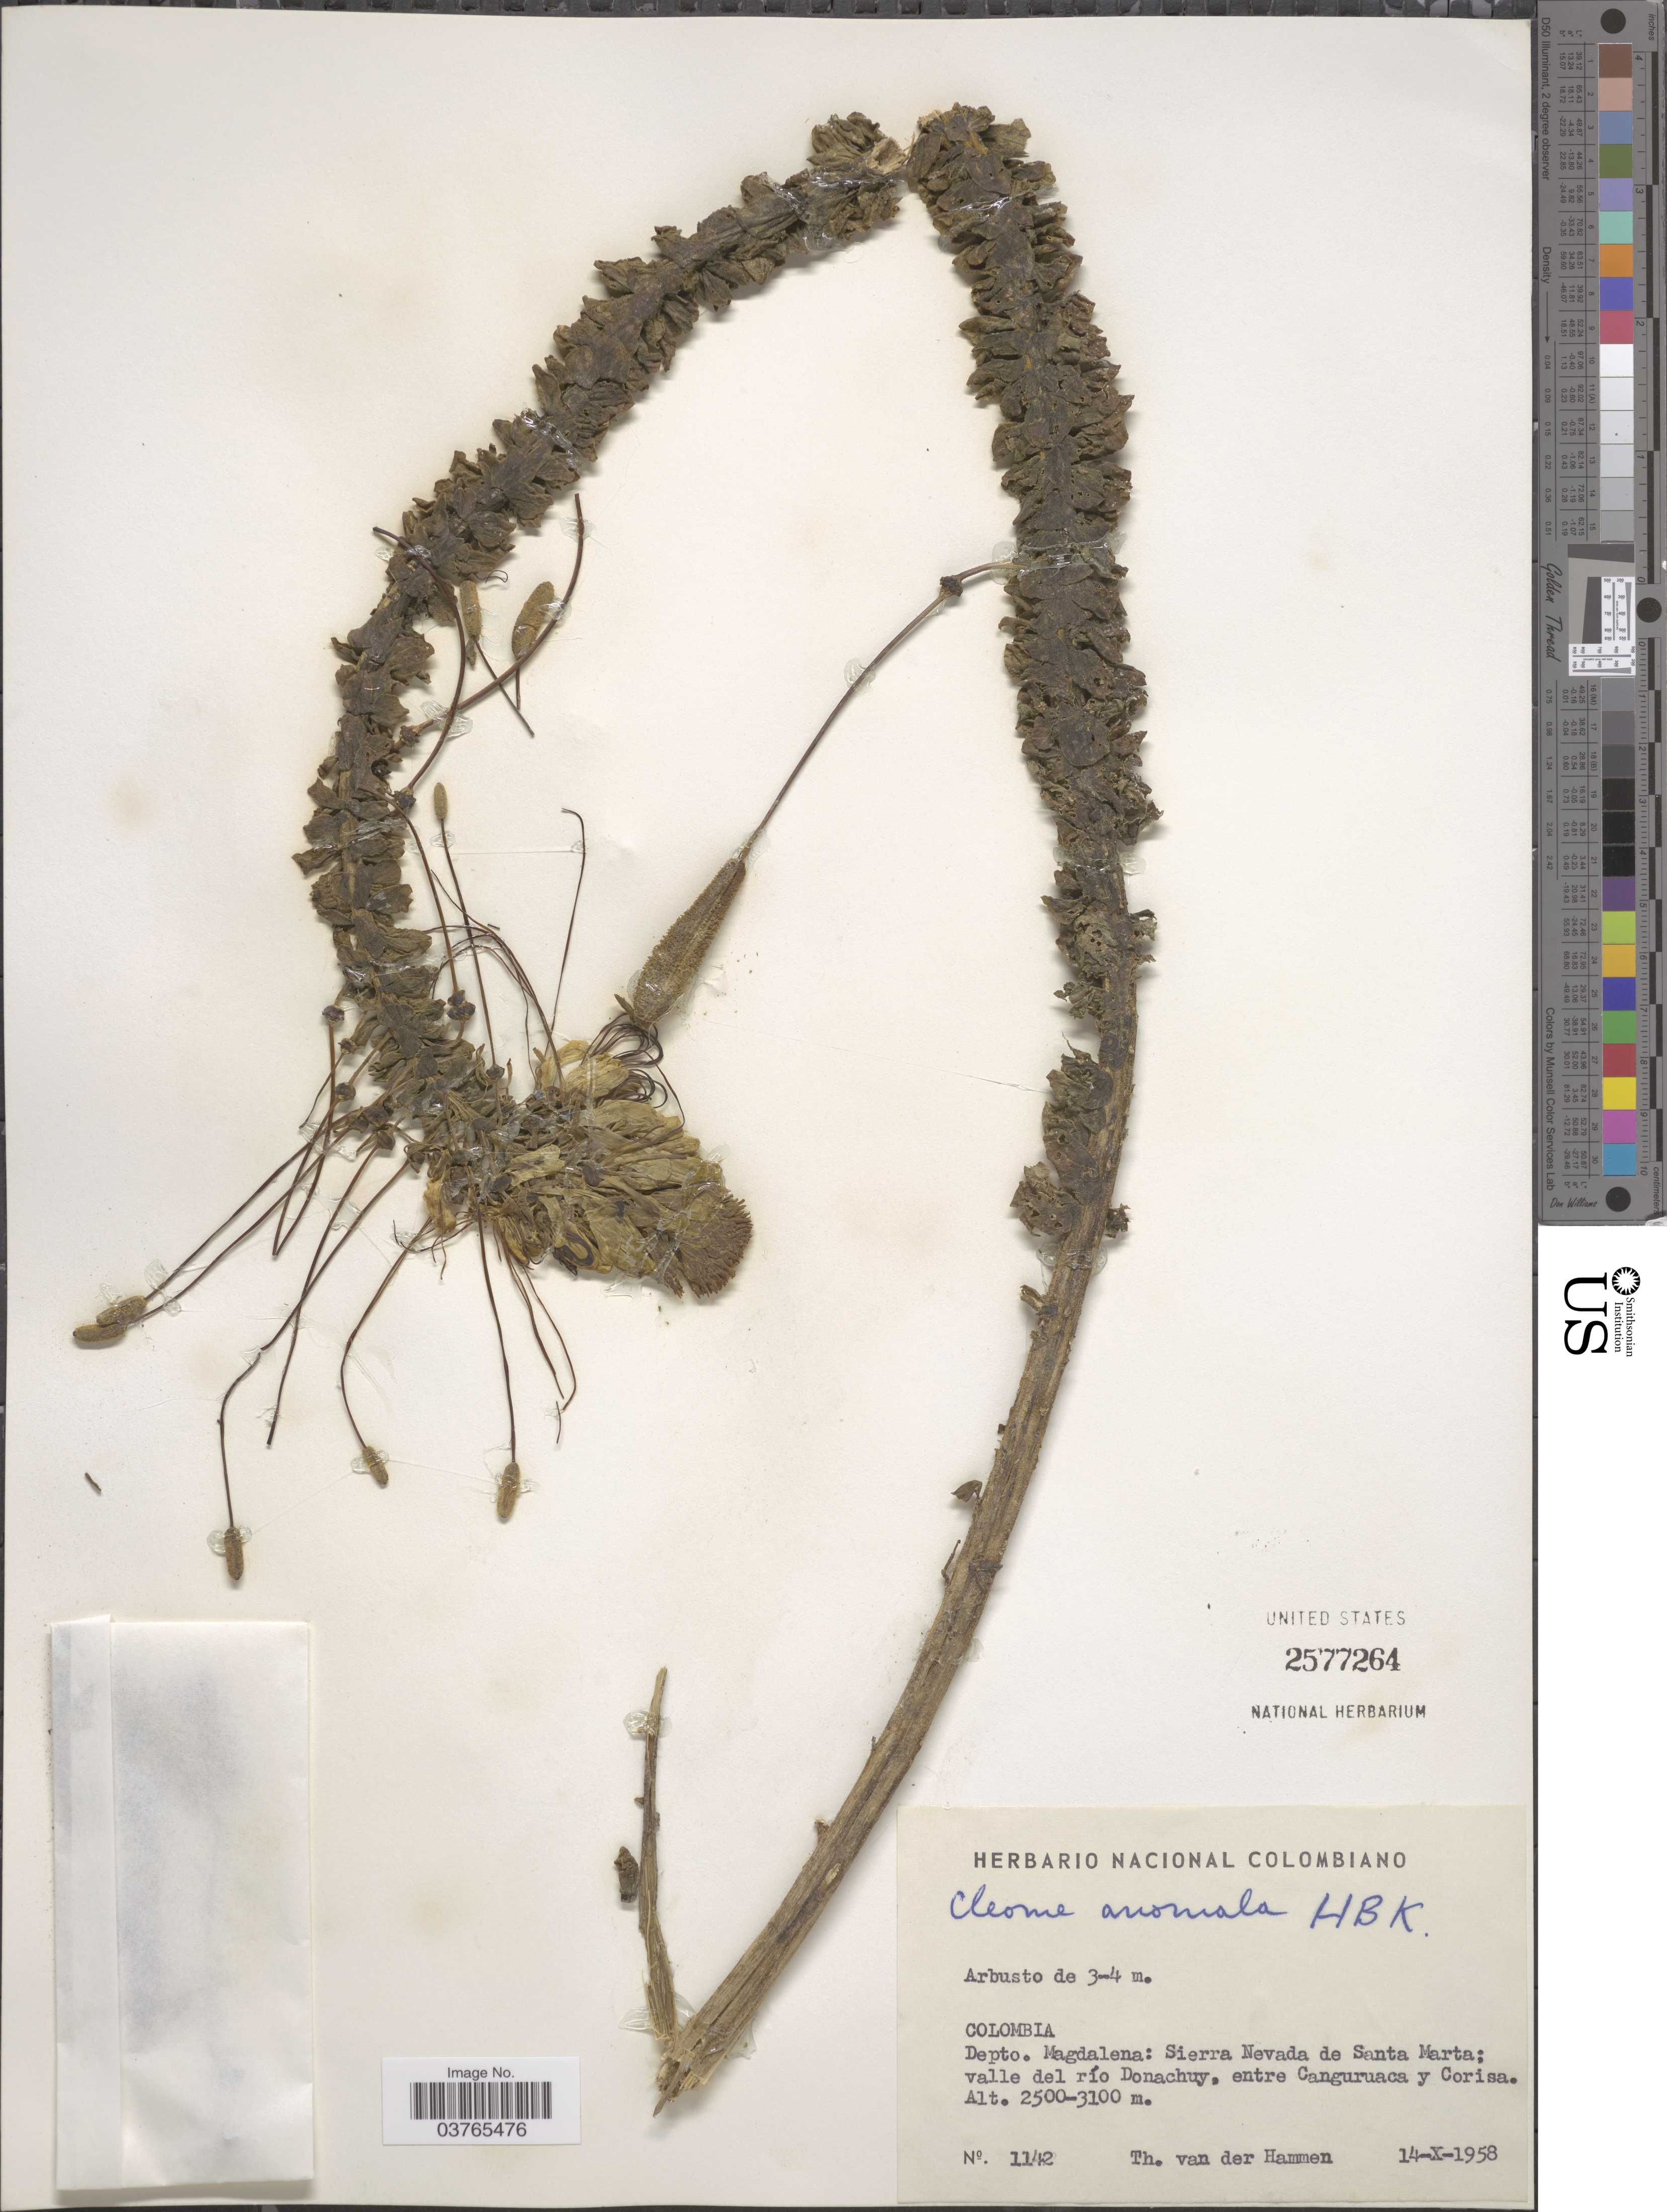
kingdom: Plantae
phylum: Tracheophyta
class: Magnoliopsida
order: Brassicales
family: Cleomaceae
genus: Andinocleome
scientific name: Andinocleome anomala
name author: (Kunth) Iltis ex E.M. McGinty & Roalson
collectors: T. Van der Hammen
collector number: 1142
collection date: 1958-10-14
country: Colombia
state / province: Magdalena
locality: Depto. Magdalena: Sierra Nevada de Santa Marta; valle del río Donachuy.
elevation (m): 2500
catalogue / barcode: US 2577264